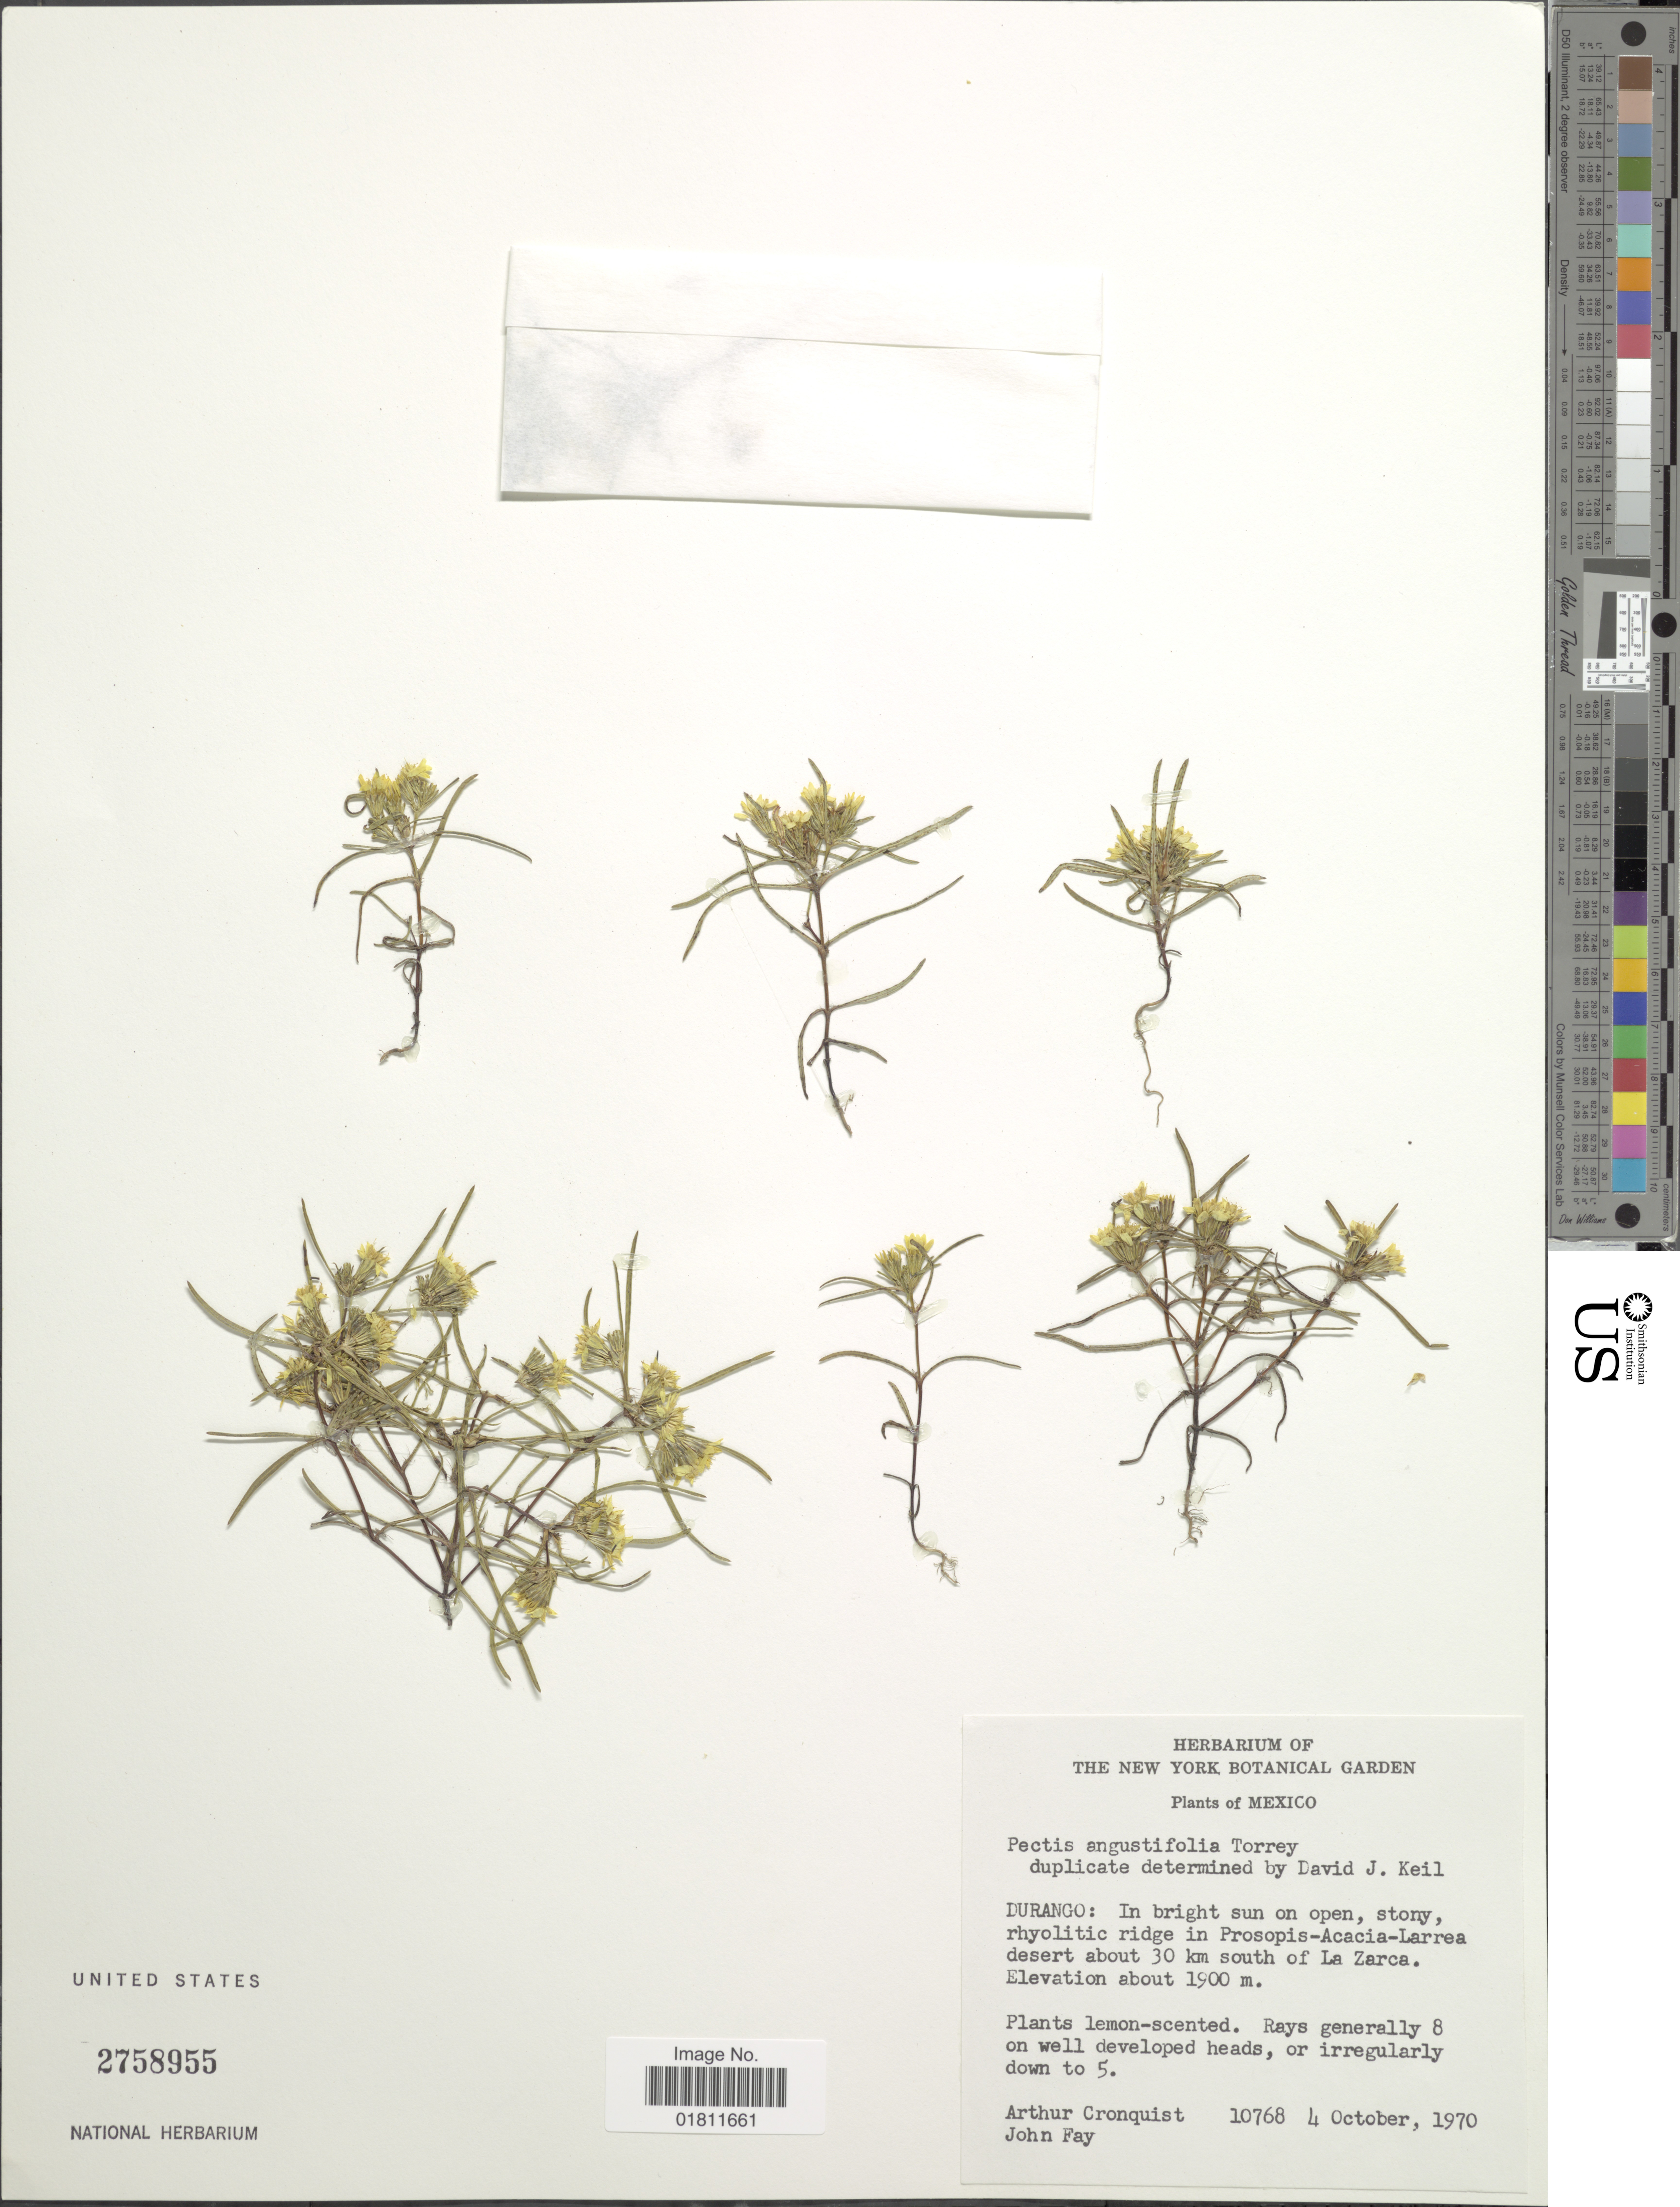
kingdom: Plantae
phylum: Tracheophyta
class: Magnoliopsida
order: Asterales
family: Asteraceae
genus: Pectis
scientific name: Pectis angustifolia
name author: Torr.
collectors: A. J. Cronquist & J. M. Fay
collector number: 10768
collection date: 1970-10-04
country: Mexico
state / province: Durango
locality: Durango: In bright sun on open, stony, rhyolitic ridge in Prosopis-Acacia-Larrea desert about 30 km south of La Zarca.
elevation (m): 1900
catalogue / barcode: US 2758955